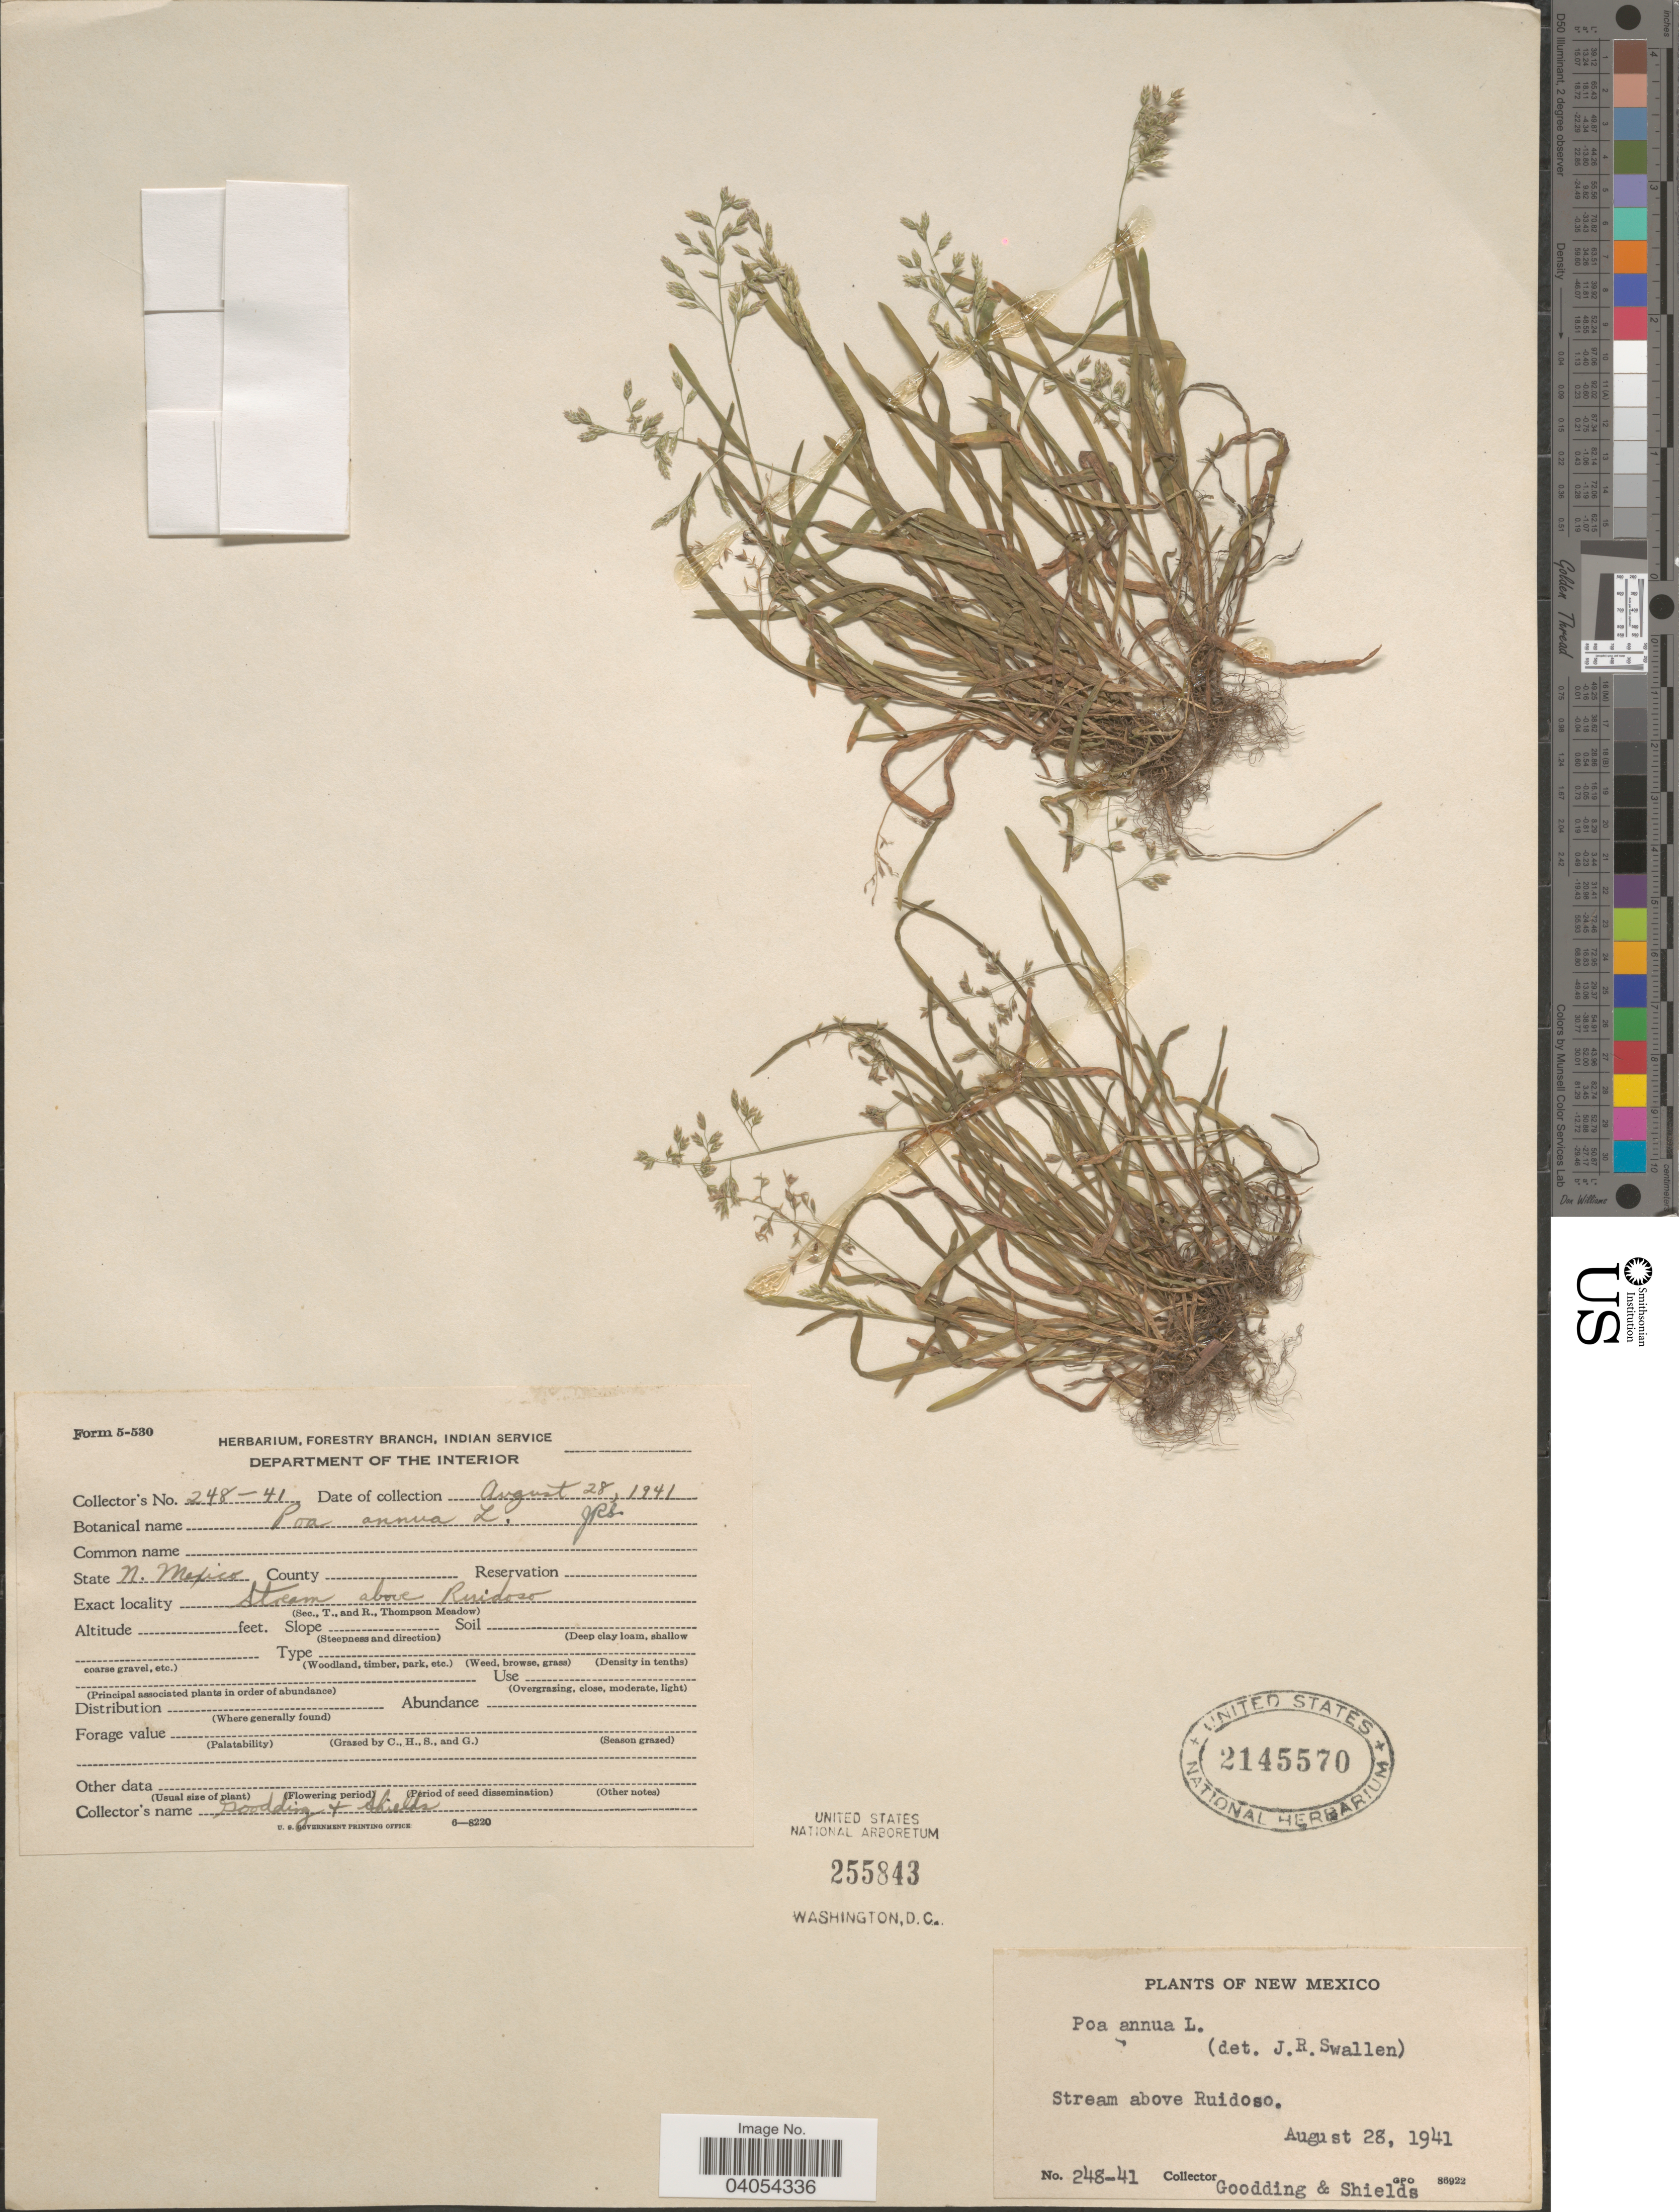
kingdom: Plantae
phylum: Tracheophyta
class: Liliopsida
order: Poales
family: Poaceae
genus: Poa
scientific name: Poa annua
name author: L.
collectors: Goodding & Shields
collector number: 248-41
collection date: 1941-08-28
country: United States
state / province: New Mexico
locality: Stream above Ruidoso.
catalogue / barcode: US 2145570